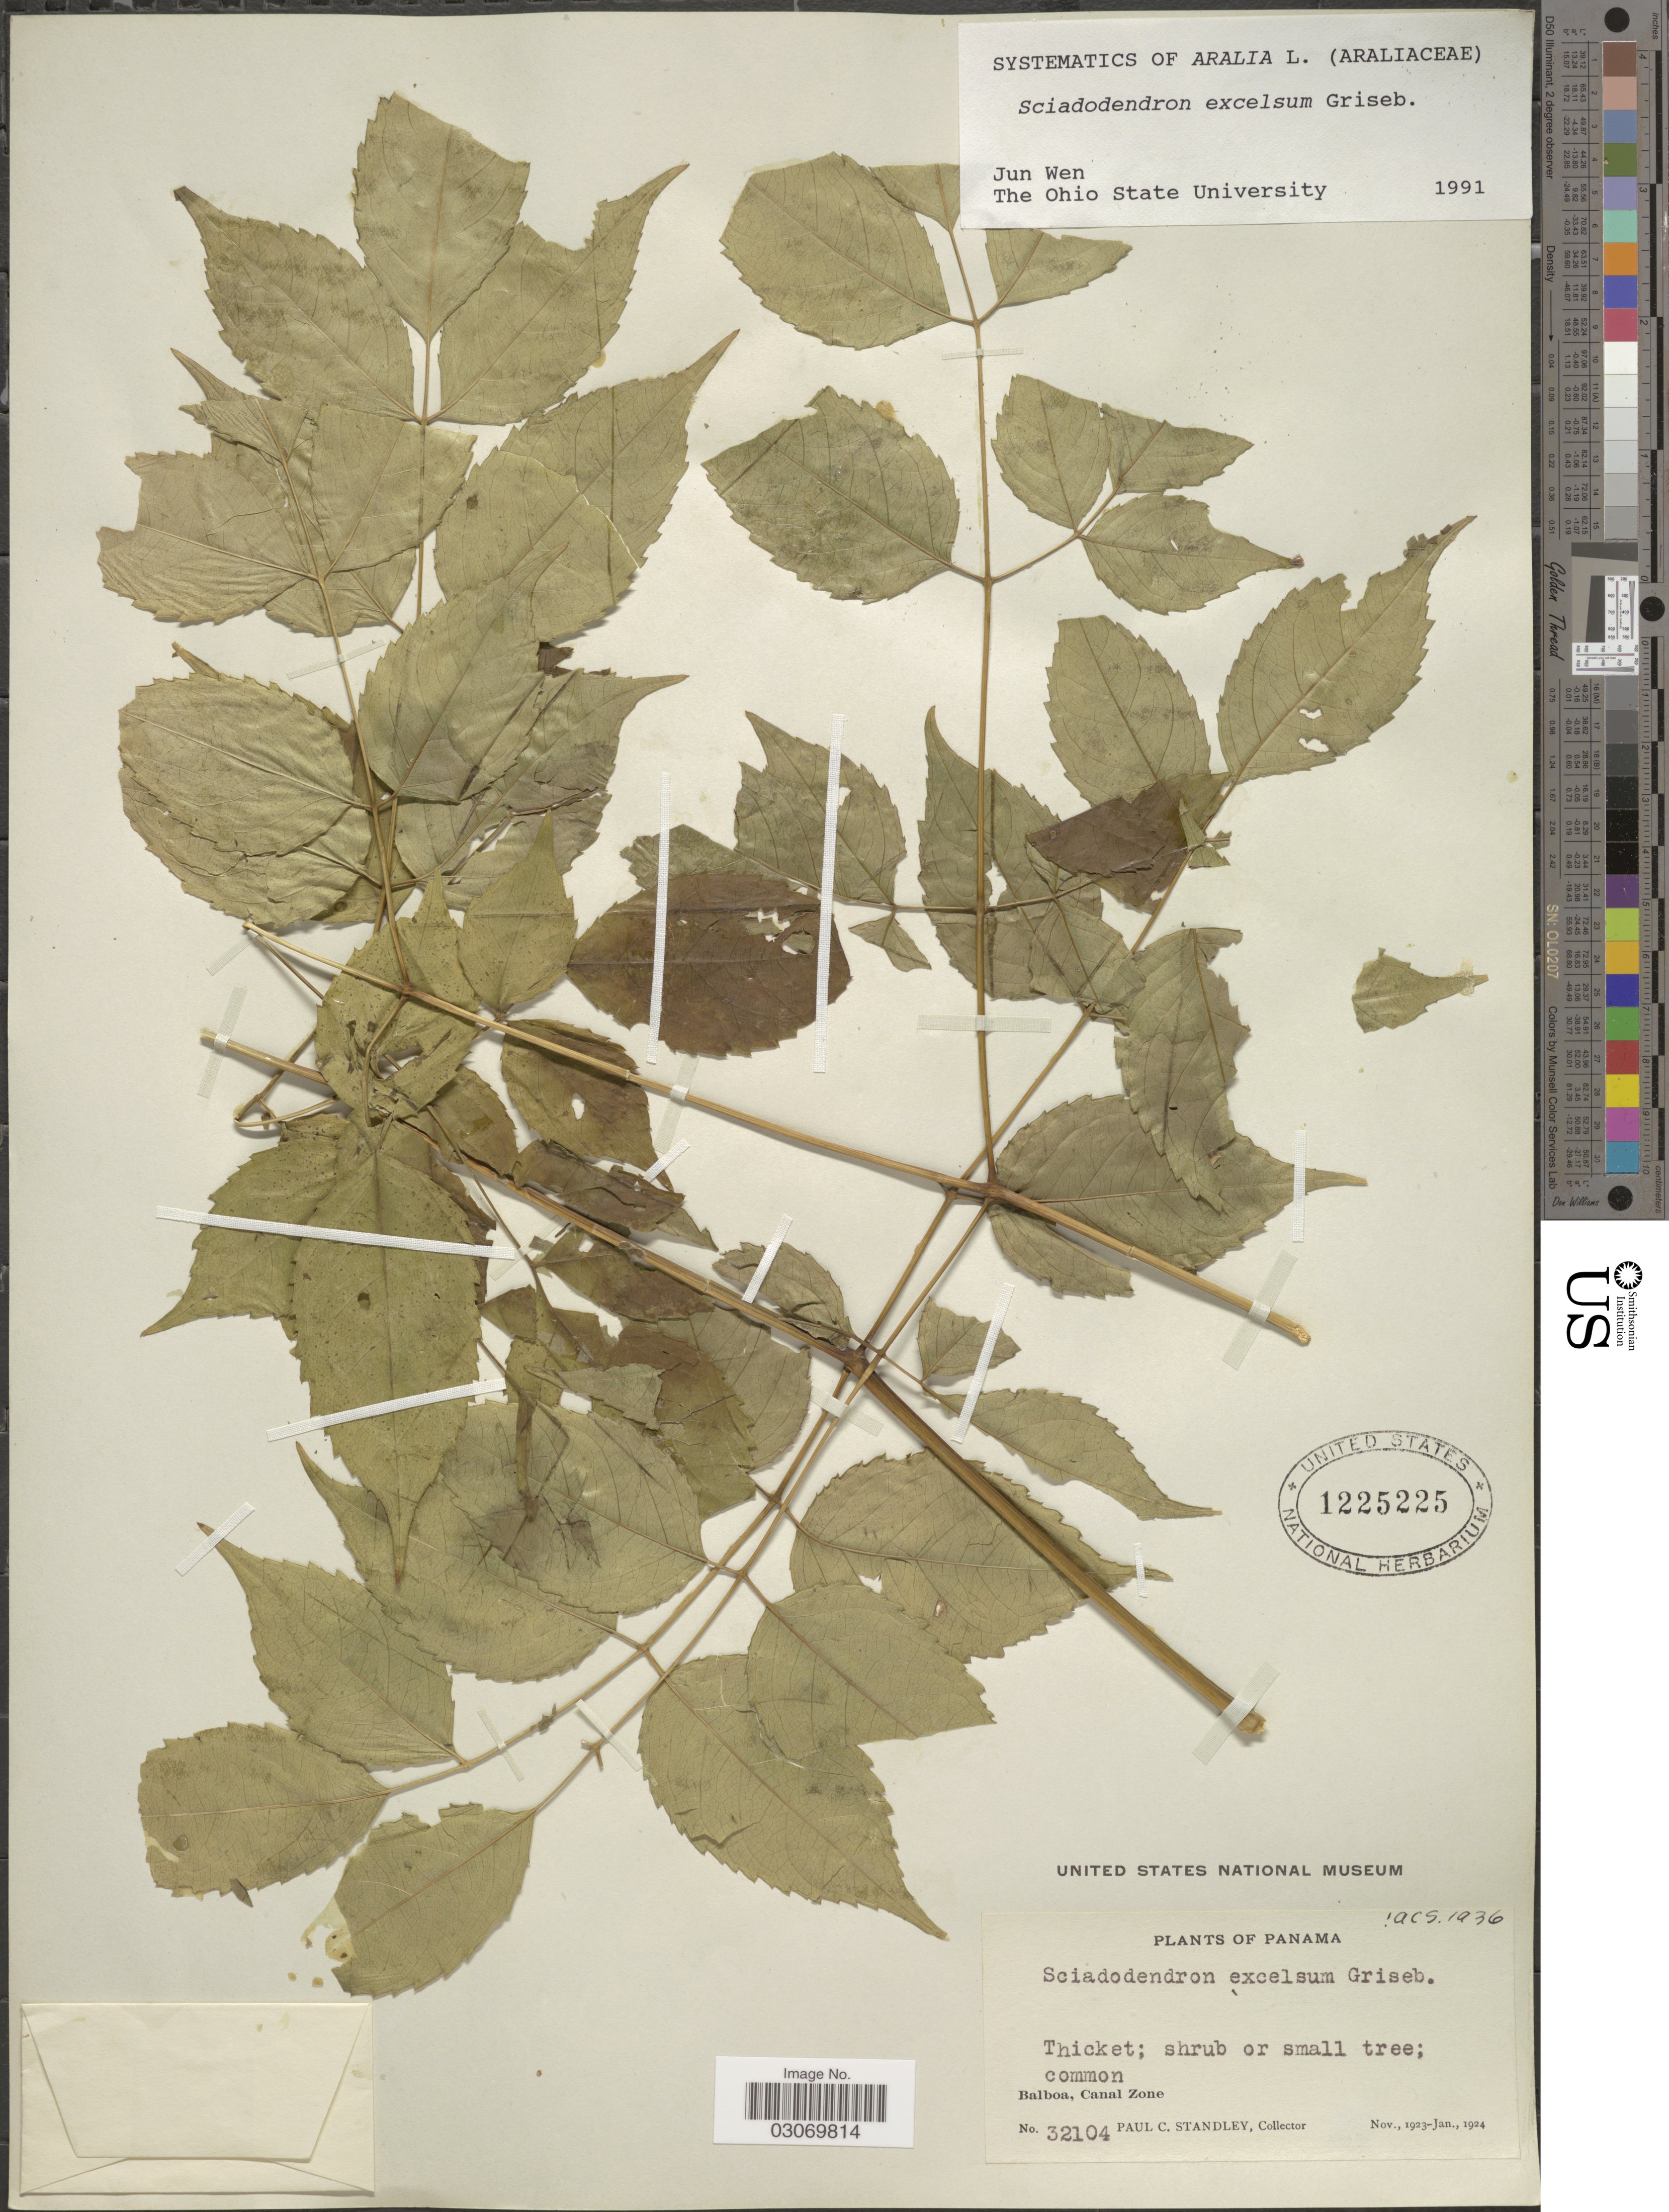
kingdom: Plantae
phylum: Tracheophyta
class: Magnoliopsida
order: Apiales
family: Araliaceae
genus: Sciadodendron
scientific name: Sciadodendron sp.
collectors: P. C. Standley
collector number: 32104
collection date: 1923-11/1924-01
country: Panama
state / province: Colón / Panamá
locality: Balboa, Canal Zone.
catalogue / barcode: US 1225225